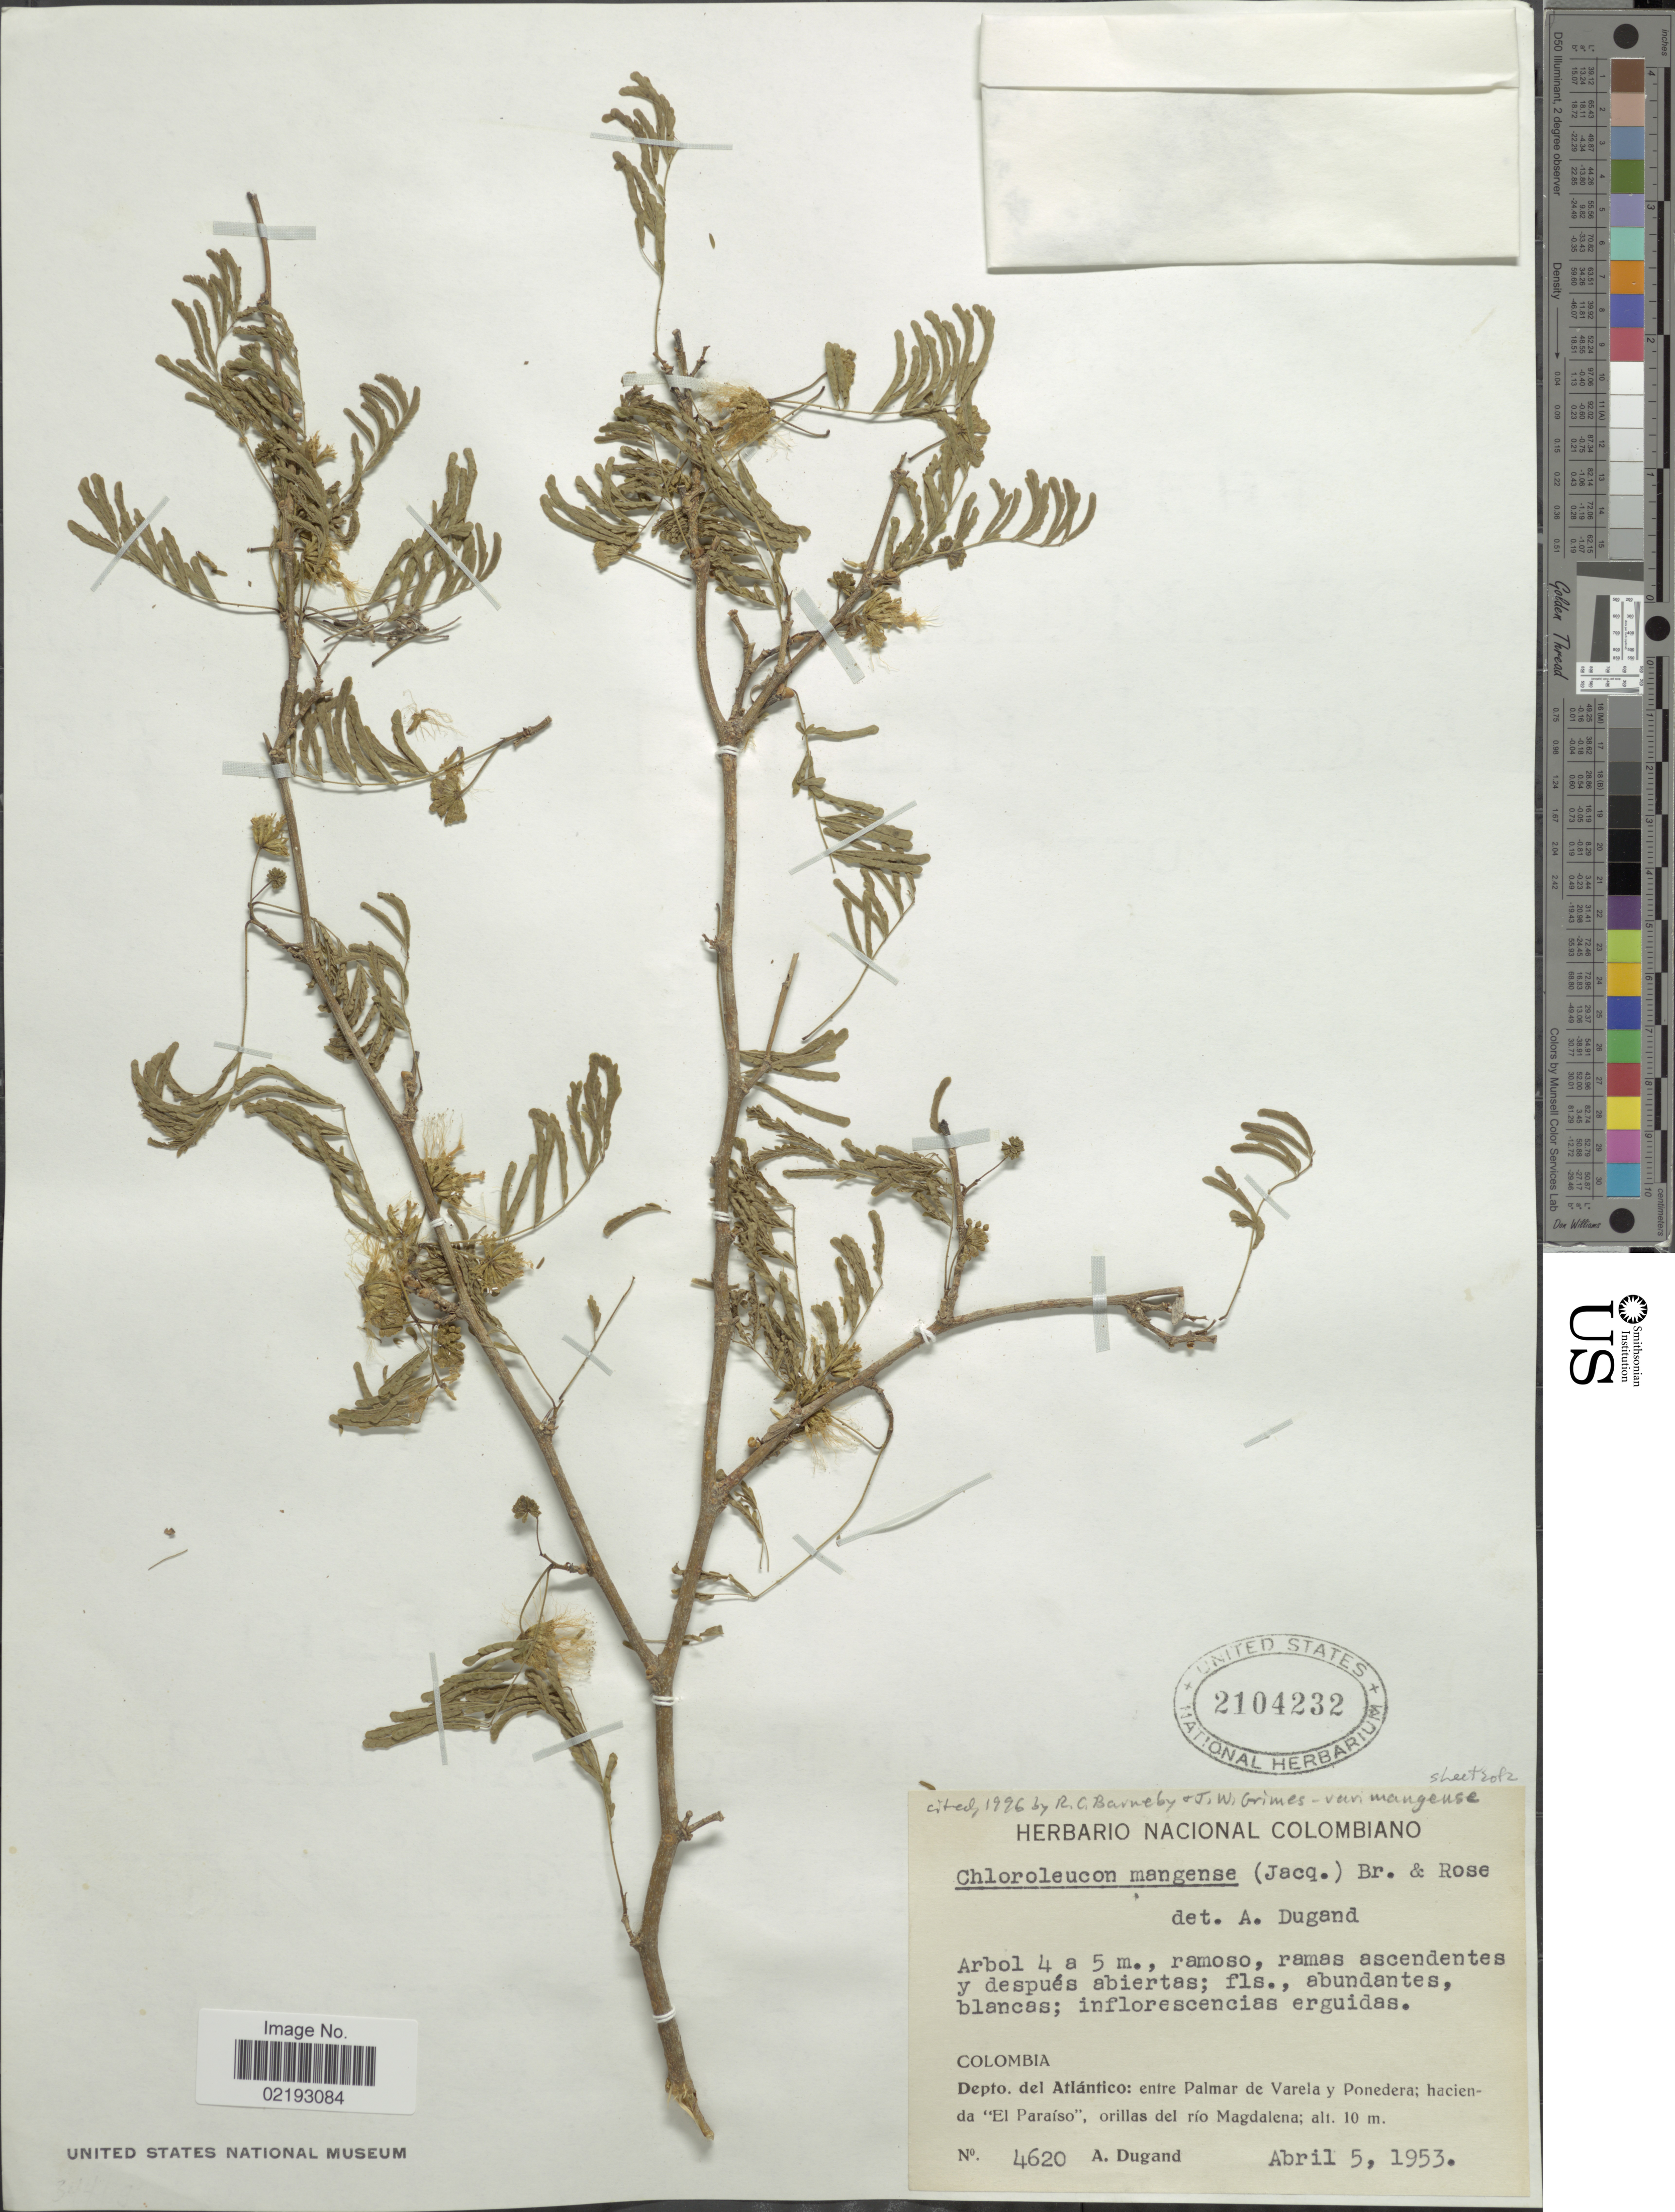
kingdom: Plantae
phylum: Tracheophyta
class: Magnoliopsida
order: Fabales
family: Fabaceae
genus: Chloroleucon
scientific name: Chloroleucon mangense var. mangense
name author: (Jacq.) Britton & Rose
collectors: A. Dugand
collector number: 4620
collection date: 1953-04-05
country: Colombia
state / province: Atlántico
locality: Entre Palmar de Varela y Ponedera, hacienda El Paraiso, orillas del rio Magdalena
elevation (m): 10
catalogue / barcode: US 2104232